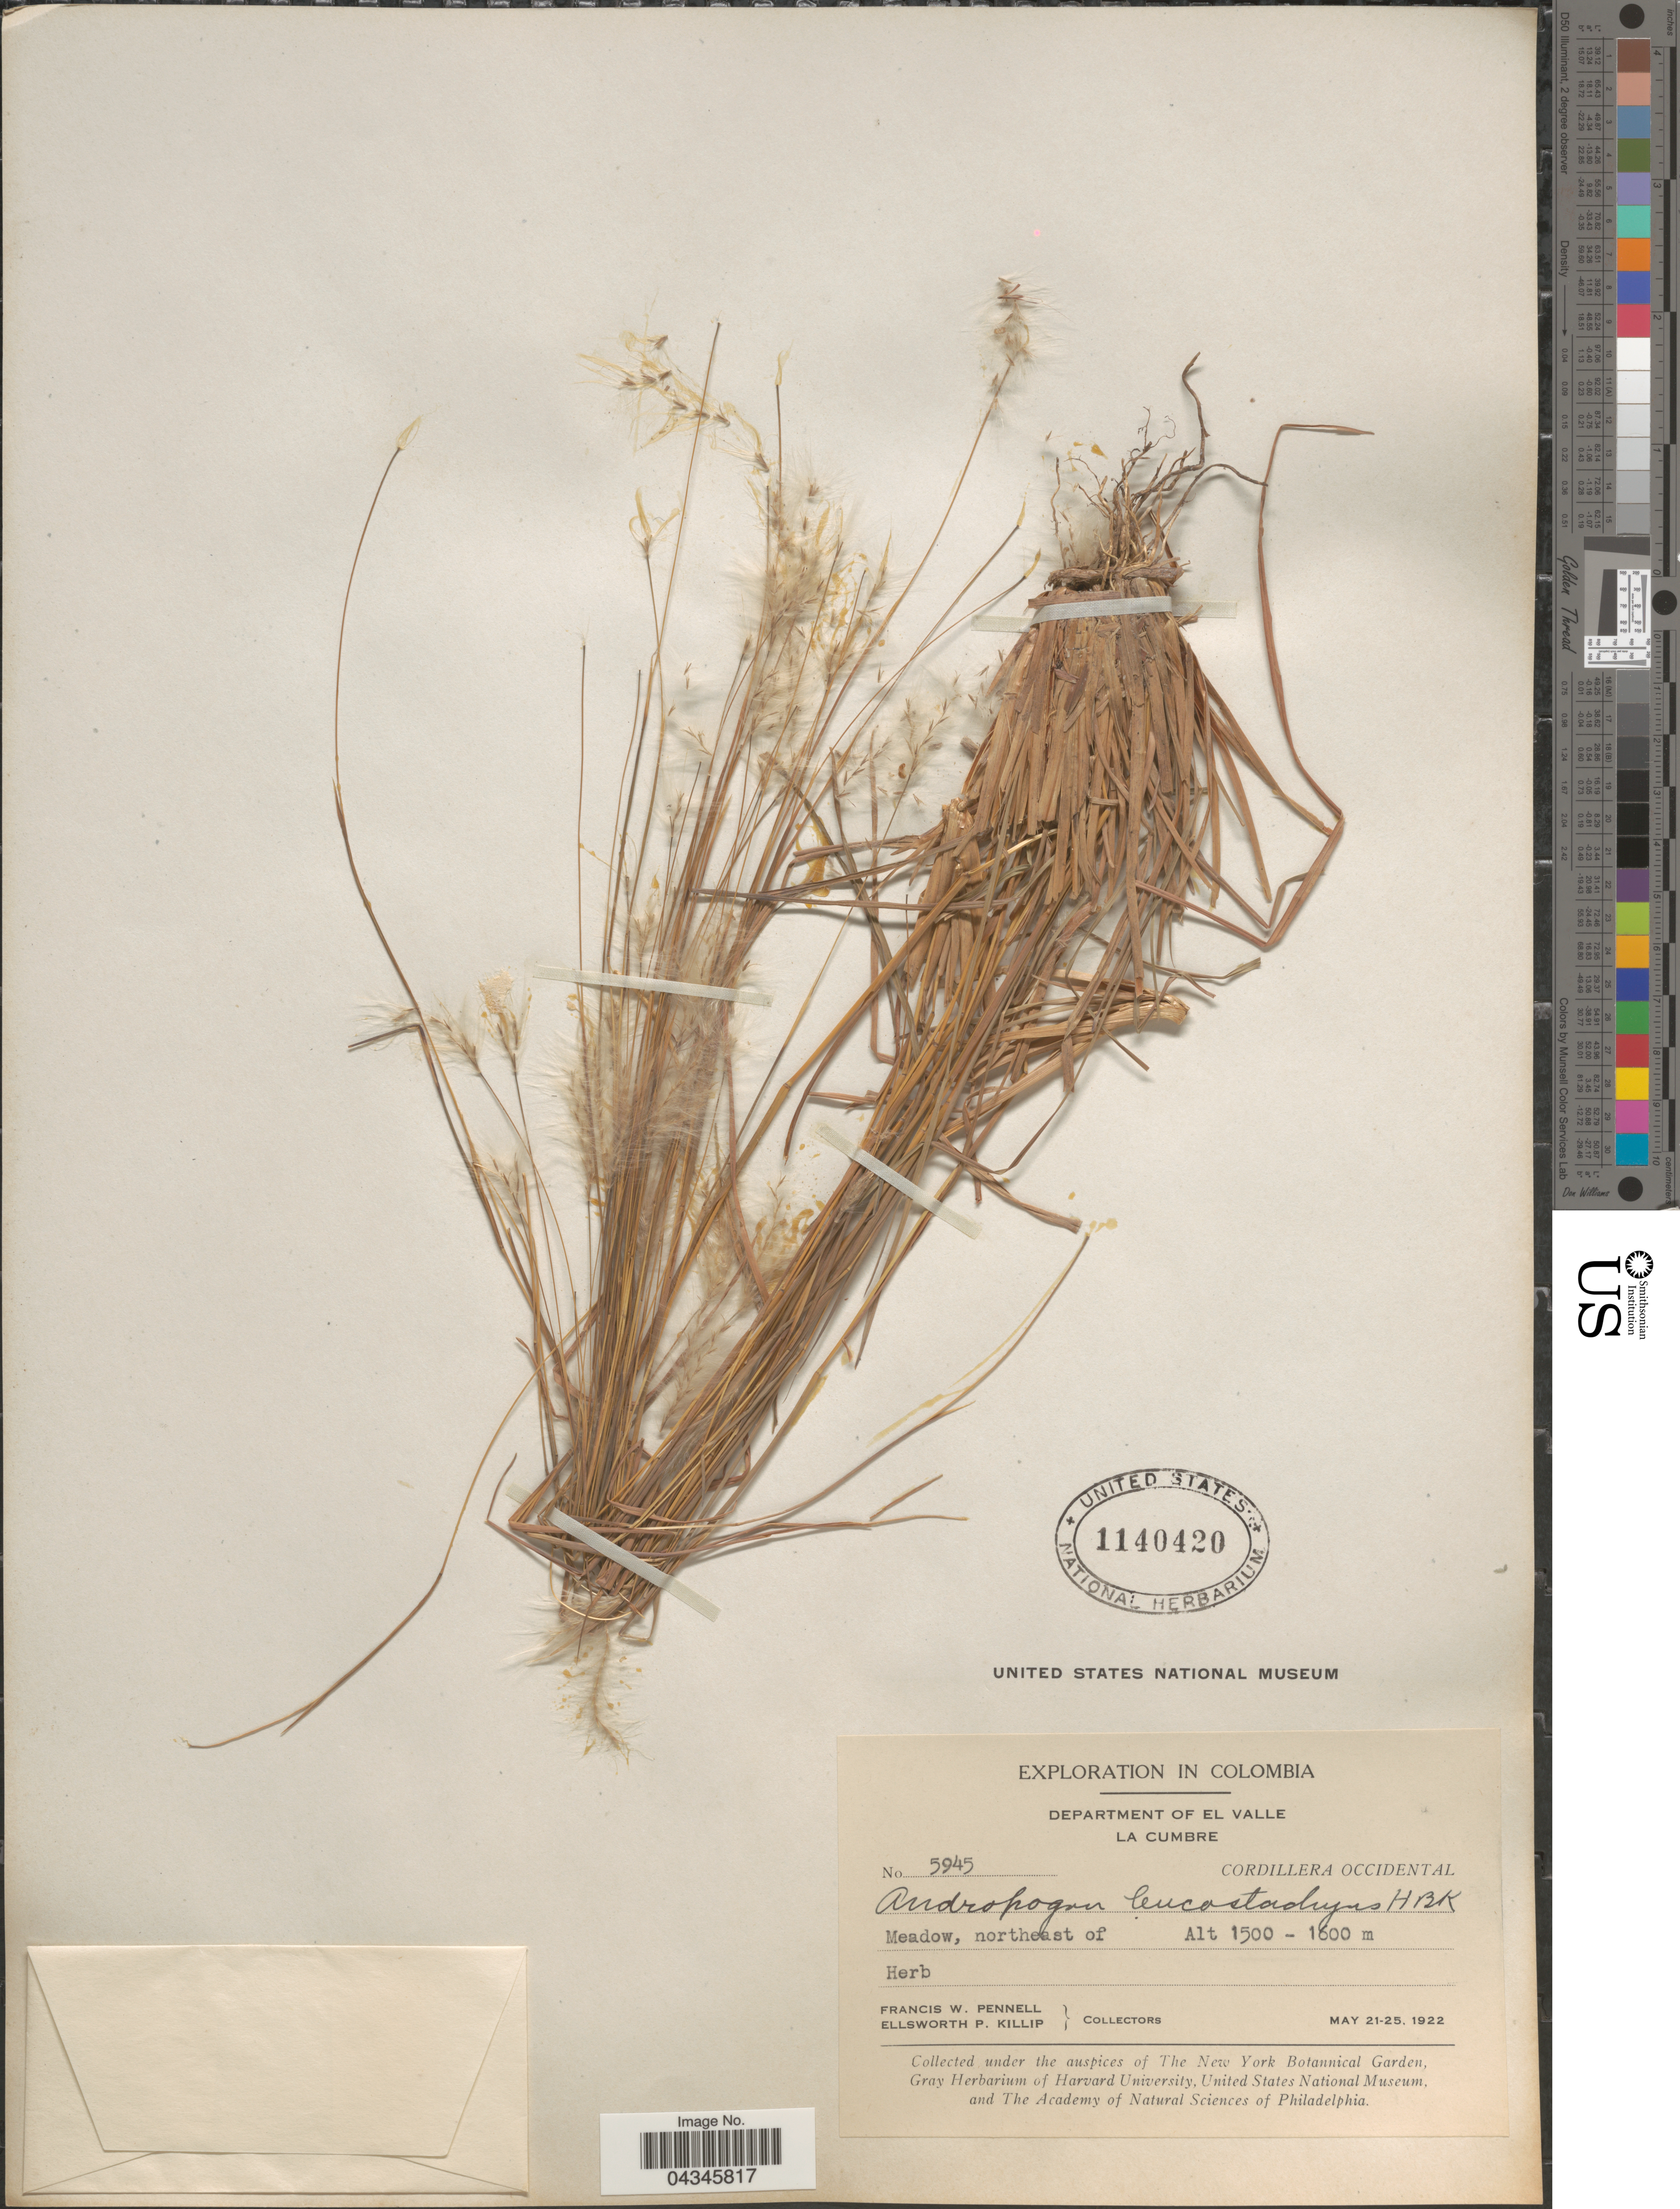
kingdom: Plantae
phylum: Tracheophyta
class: Liliopsida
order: Poales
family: Poaceae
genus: Andropogon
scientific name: Andropogon leucostachyus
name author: Kunth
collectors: F. W. Pennell & E. P. Killip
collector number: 5945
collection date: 1922-05-21/1922-05-25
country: Colombia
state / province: Valle del Cauca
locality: Exploration in Colombia. Department of El Valle. La Cumbre. Cordillera Occidental. Meadow, northeast of Herb.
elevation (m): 1500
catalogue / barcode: US 1140420